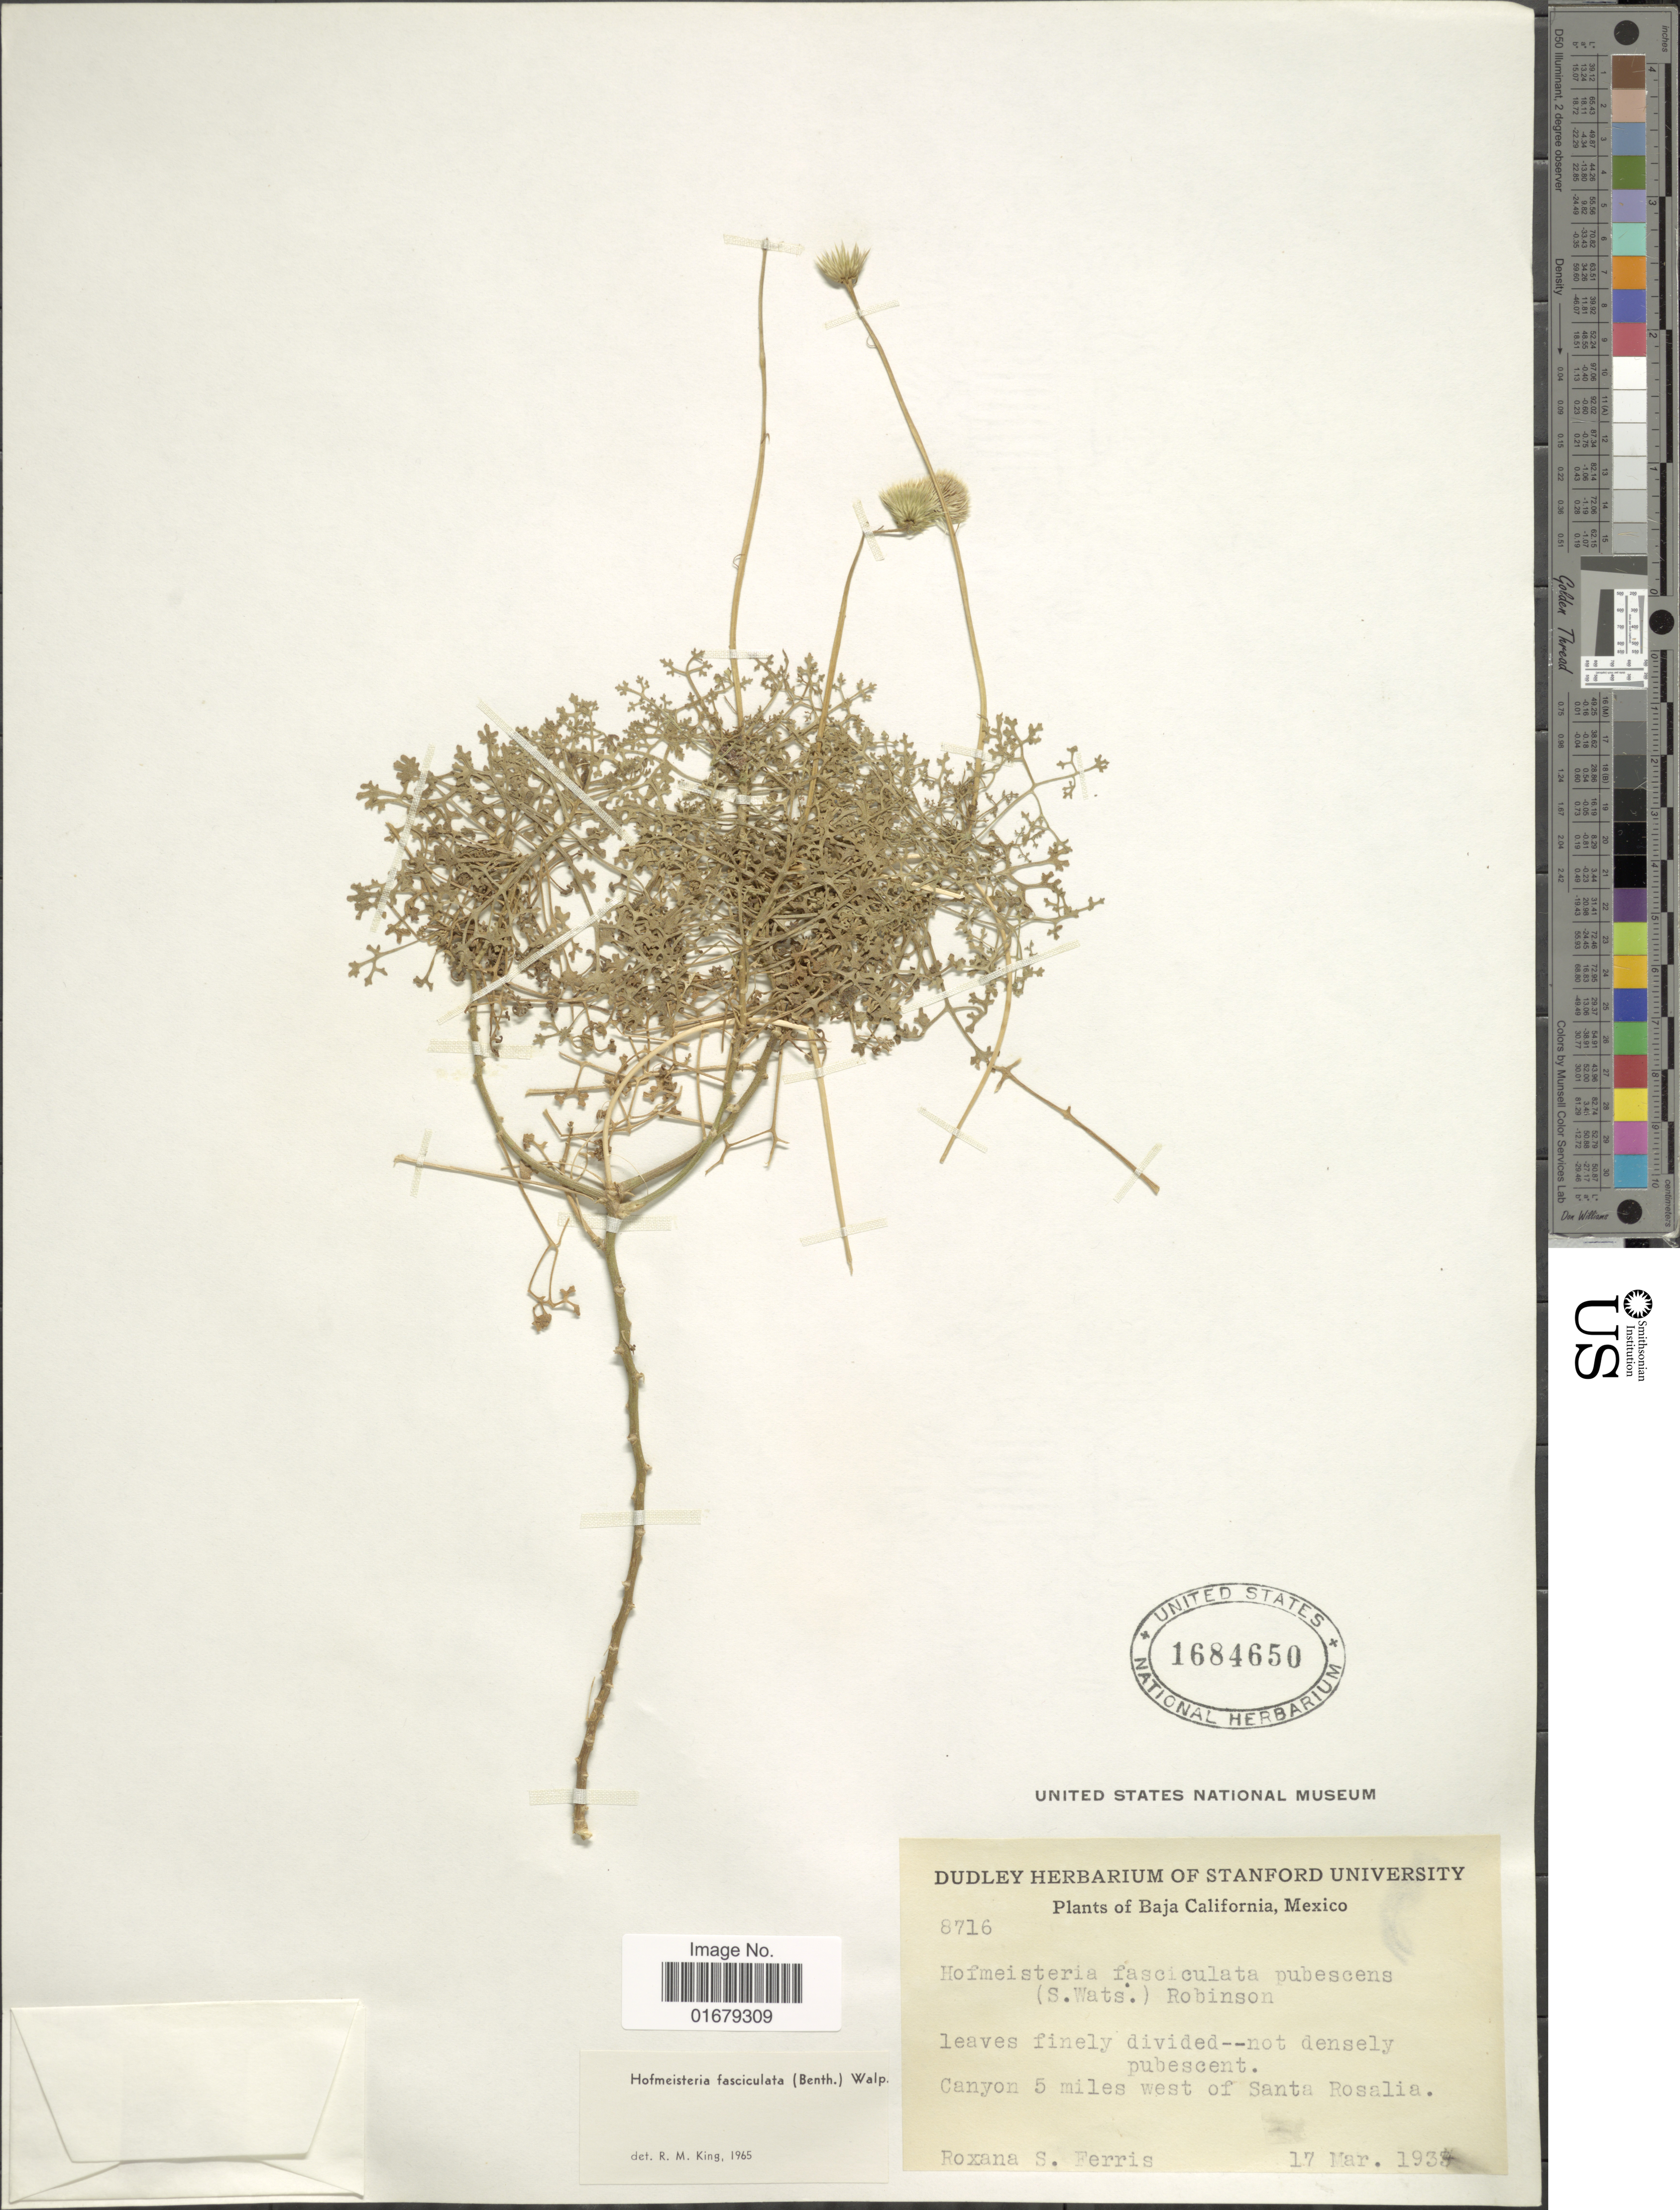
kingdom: Plantae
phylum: Tracheophyta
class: Magnoliopsida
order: Asterales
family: Asteraceae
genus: Hofmeisteria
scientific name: Hofmeisteria fasciculata var. pubescens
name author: (S. Watson) B.L. Rob.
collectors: R. S. Ferris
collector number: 8716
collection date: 1934-03-17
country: Mexico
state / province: Baja California Sur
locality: Canyon 5 miles west of Santa Rosalia.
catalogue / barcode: US 1684650